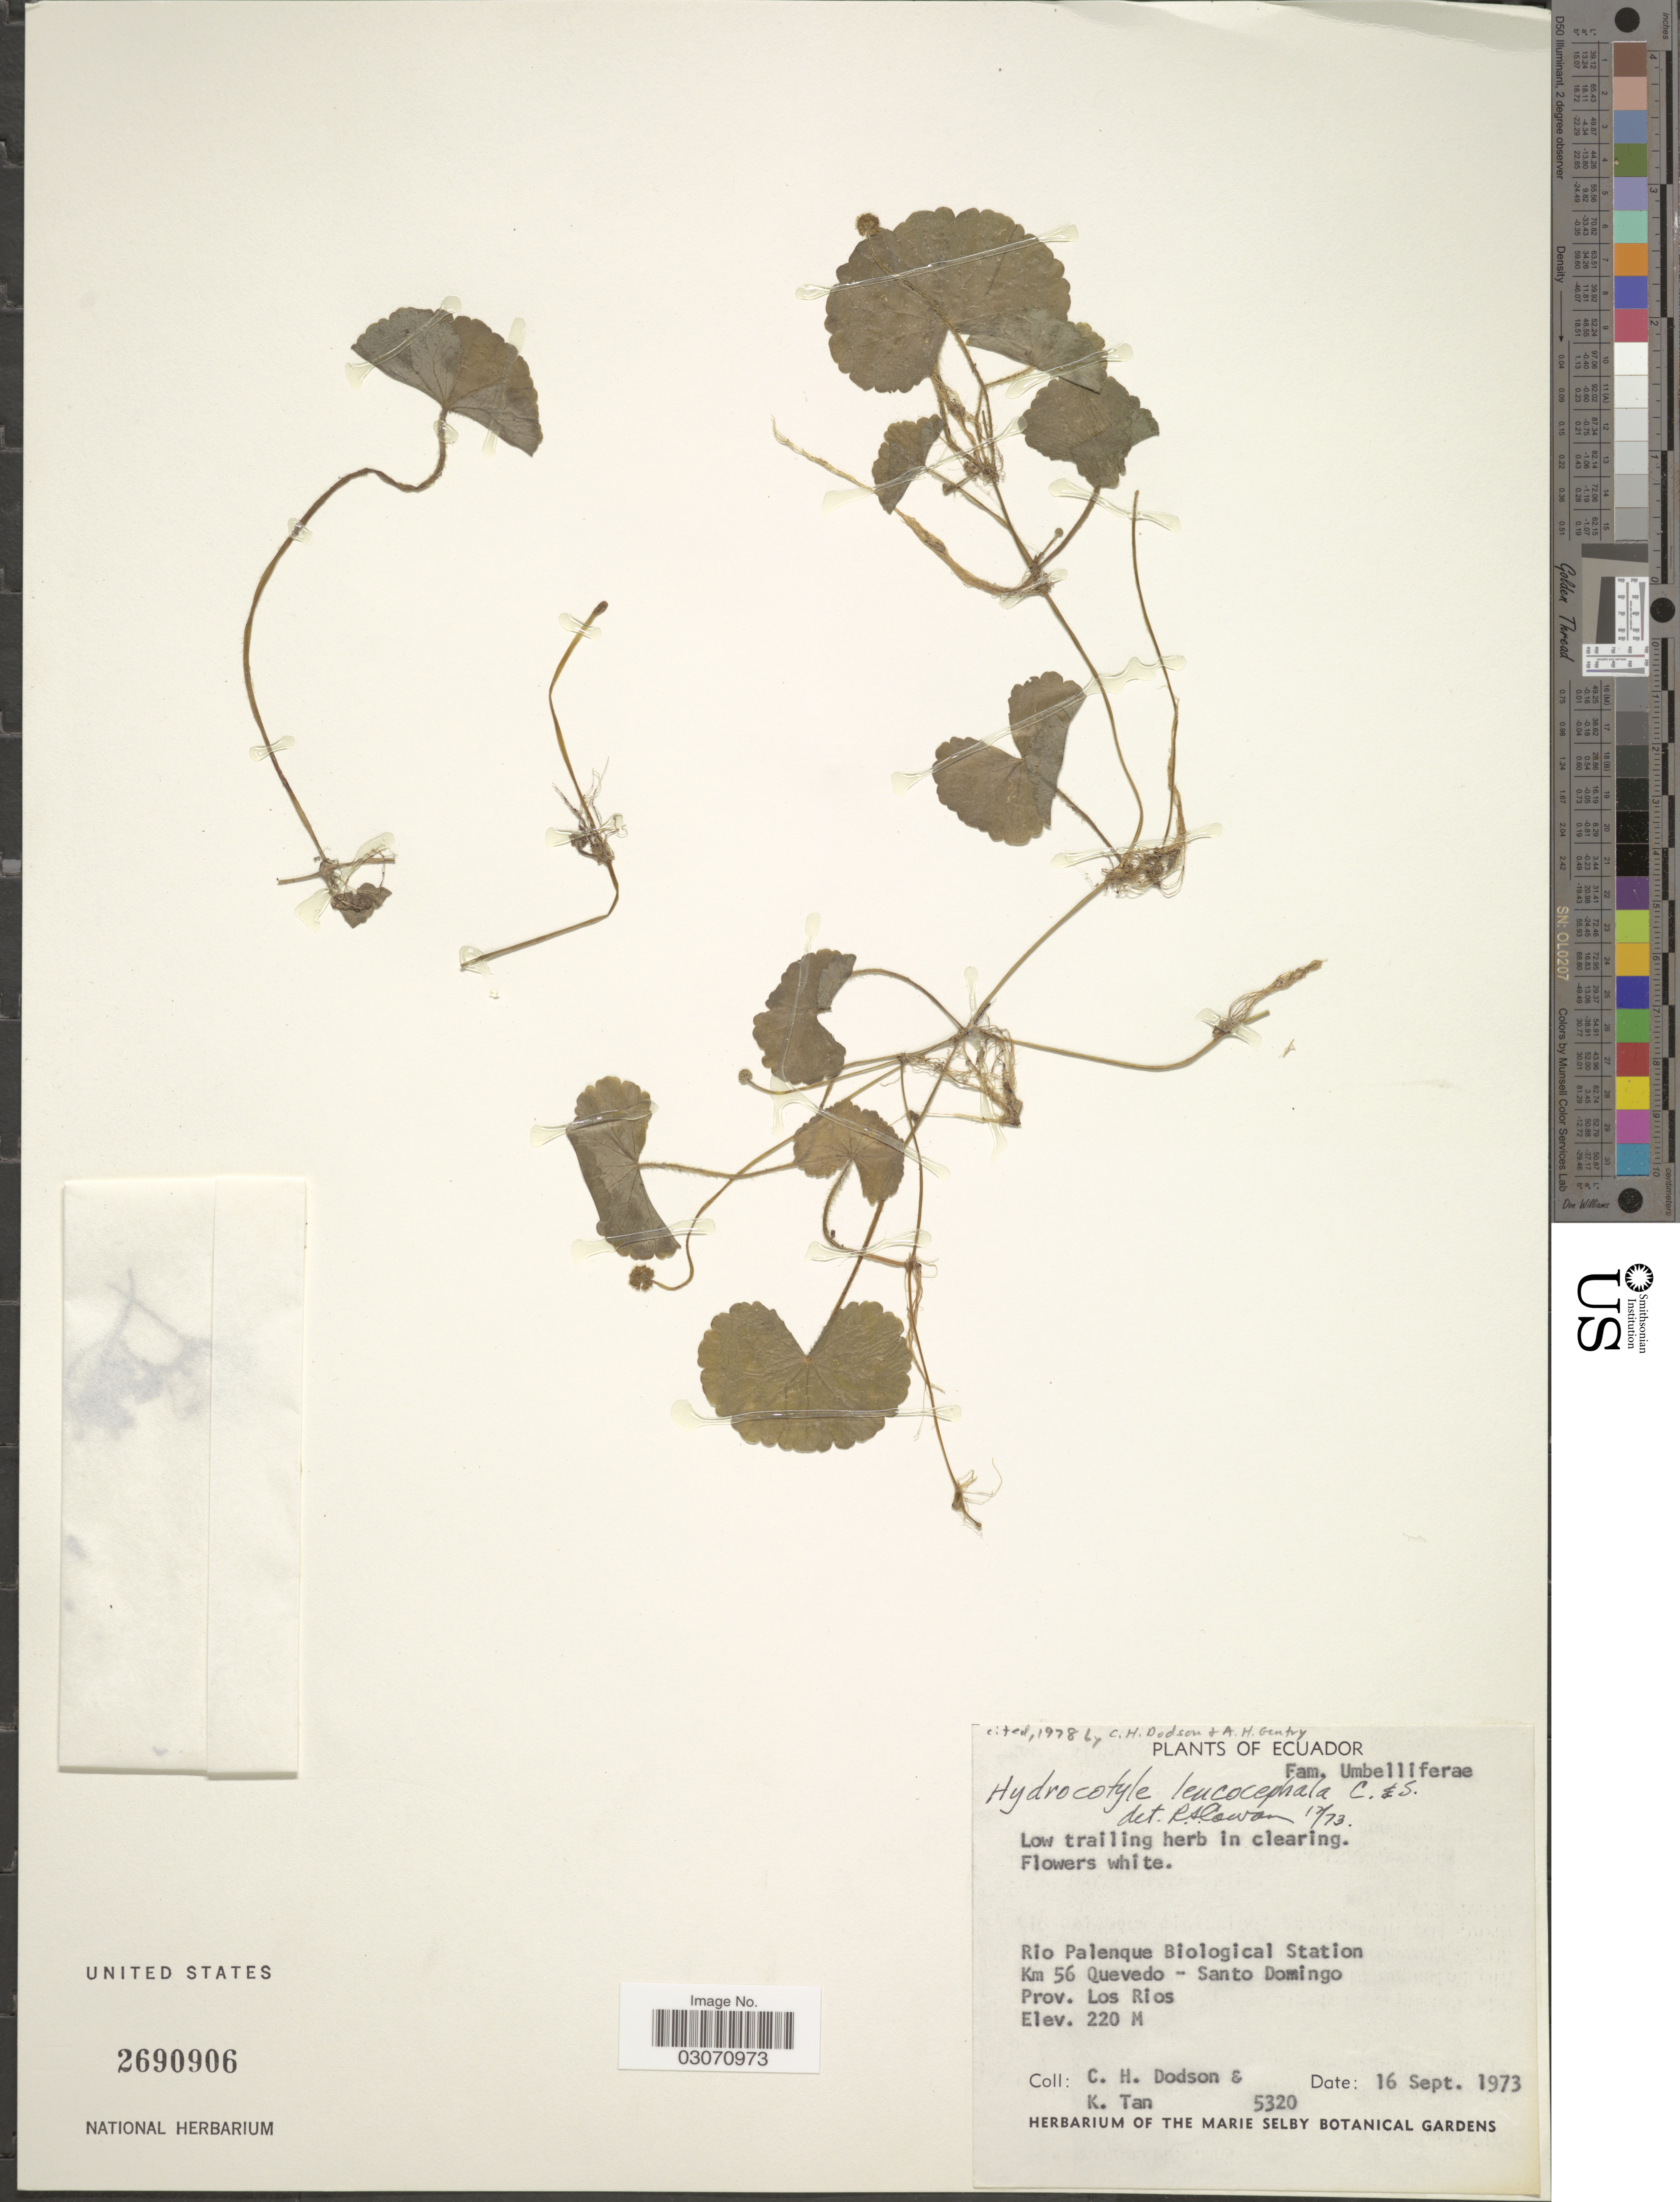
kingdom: Plantae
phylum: Tracheophyta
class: Magnoliopsida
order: Apiales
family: Araliaceae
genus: Hydrocotyle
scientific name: Hydrocotyle leucocephala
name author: Cham. & Schltdl.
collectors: C. H. Dodson & K. Tan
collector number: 5320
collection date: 1973-09-16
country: Ecuador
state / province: Los Ríos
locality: Rio Palenque Biological Station, Km 56 Quevedo - Santo Domingo, Prov. Los Rios.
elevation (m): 220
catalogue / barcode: US 2690906